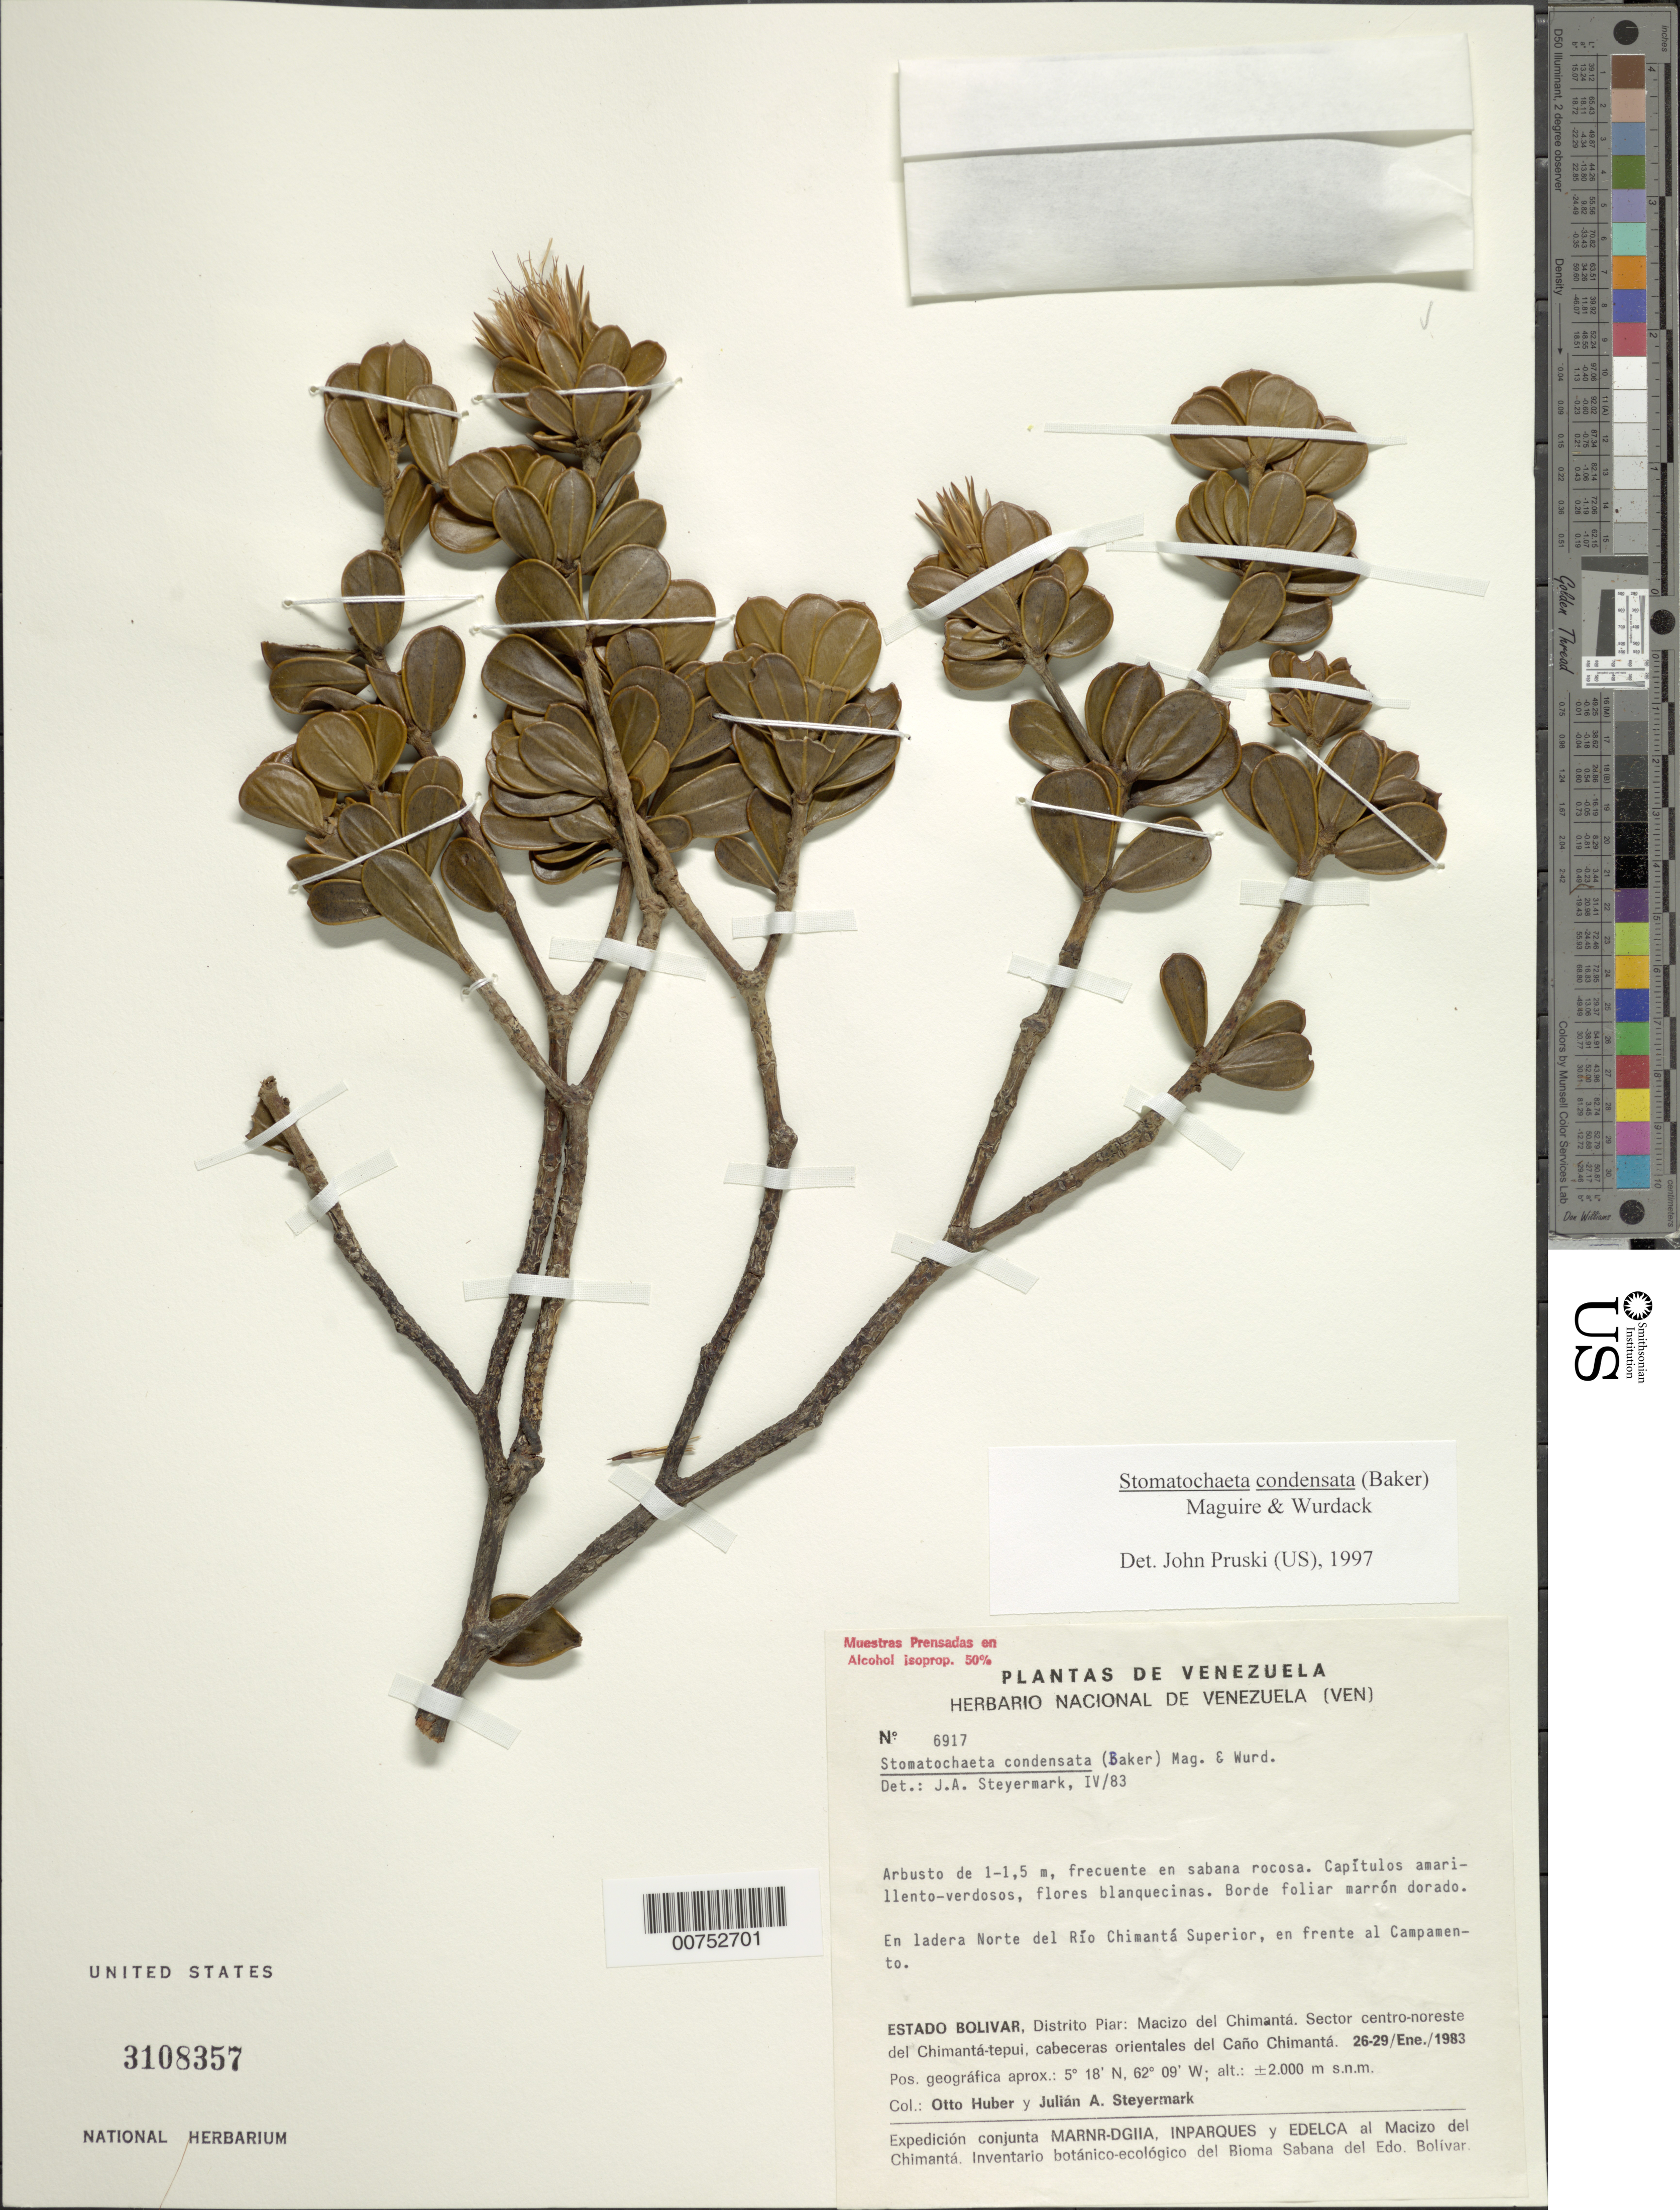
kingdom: Plantae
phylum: Tracheophyta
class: Magnoliopsida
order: Asterales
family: Asteraceae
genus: Stomatochaeta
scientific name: Stomatochaeta condensata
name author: (Baker) Maguire & Wurdack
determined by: Pruski, J. F.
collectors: O. Huber & J. Steyermark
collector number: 6917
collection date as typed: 26-Jan-83 to 29-Jan-83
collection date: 1983-01-26/1983-01-29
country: Venezuela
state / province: Bolívar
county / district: Piar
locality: Macizo del Chimantá, NE Chimantá-tepuí, cabeceras orientales del Río Chimantá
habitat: Ladera norte del Río Chimantá; sabana rocosa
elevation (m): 2000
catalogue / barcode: US 3108357